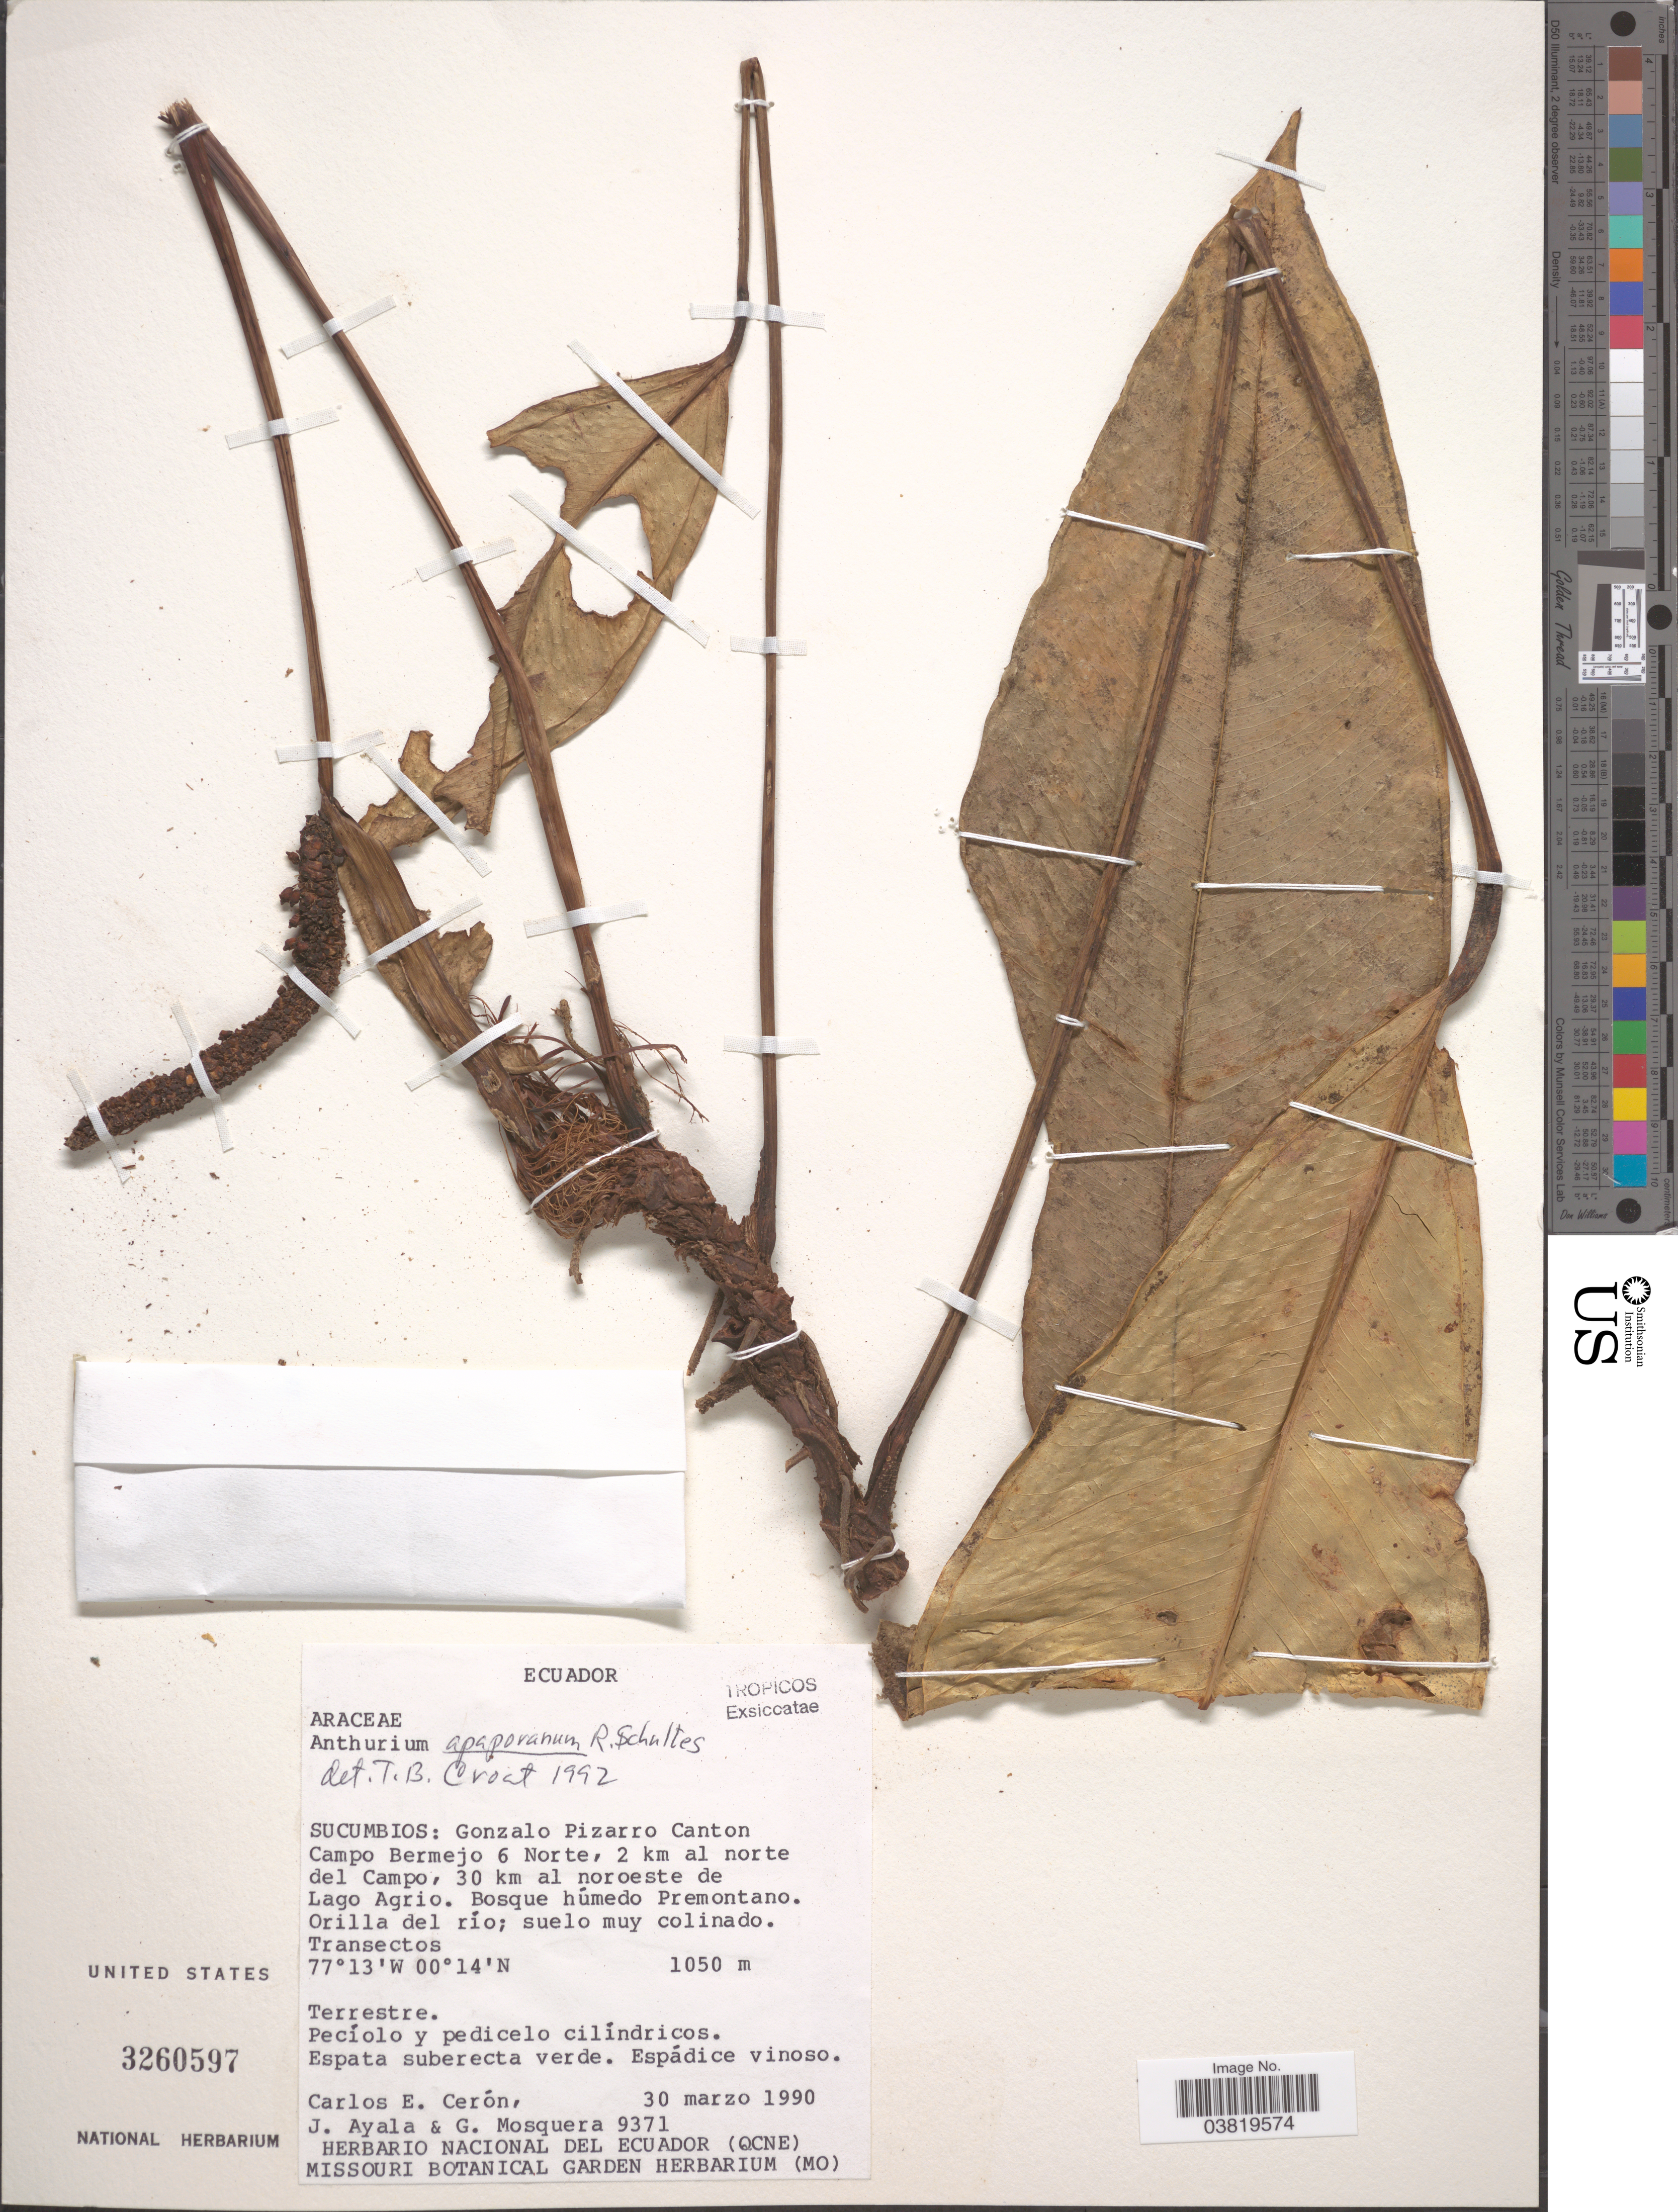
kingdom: Plantae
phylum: Tracheophyta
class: Liliopsida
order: Alismatales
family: Araceae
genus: Anthurium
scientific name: Anthurium apaporanum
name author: R.E. Schult.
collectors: C. E. Cerón M., J. Ayala & G. Mosquera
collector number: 9371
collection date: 1990-03-30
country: Ecuador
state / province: Sucumbíos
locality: Gonzalo Pizarro Canton Campo Bermejo 6 Norte, 2 km al norte del Campo, 30 km al noroeste de Lago Agrio. Orilla del río.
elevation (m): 1050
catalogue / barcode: US 3260597